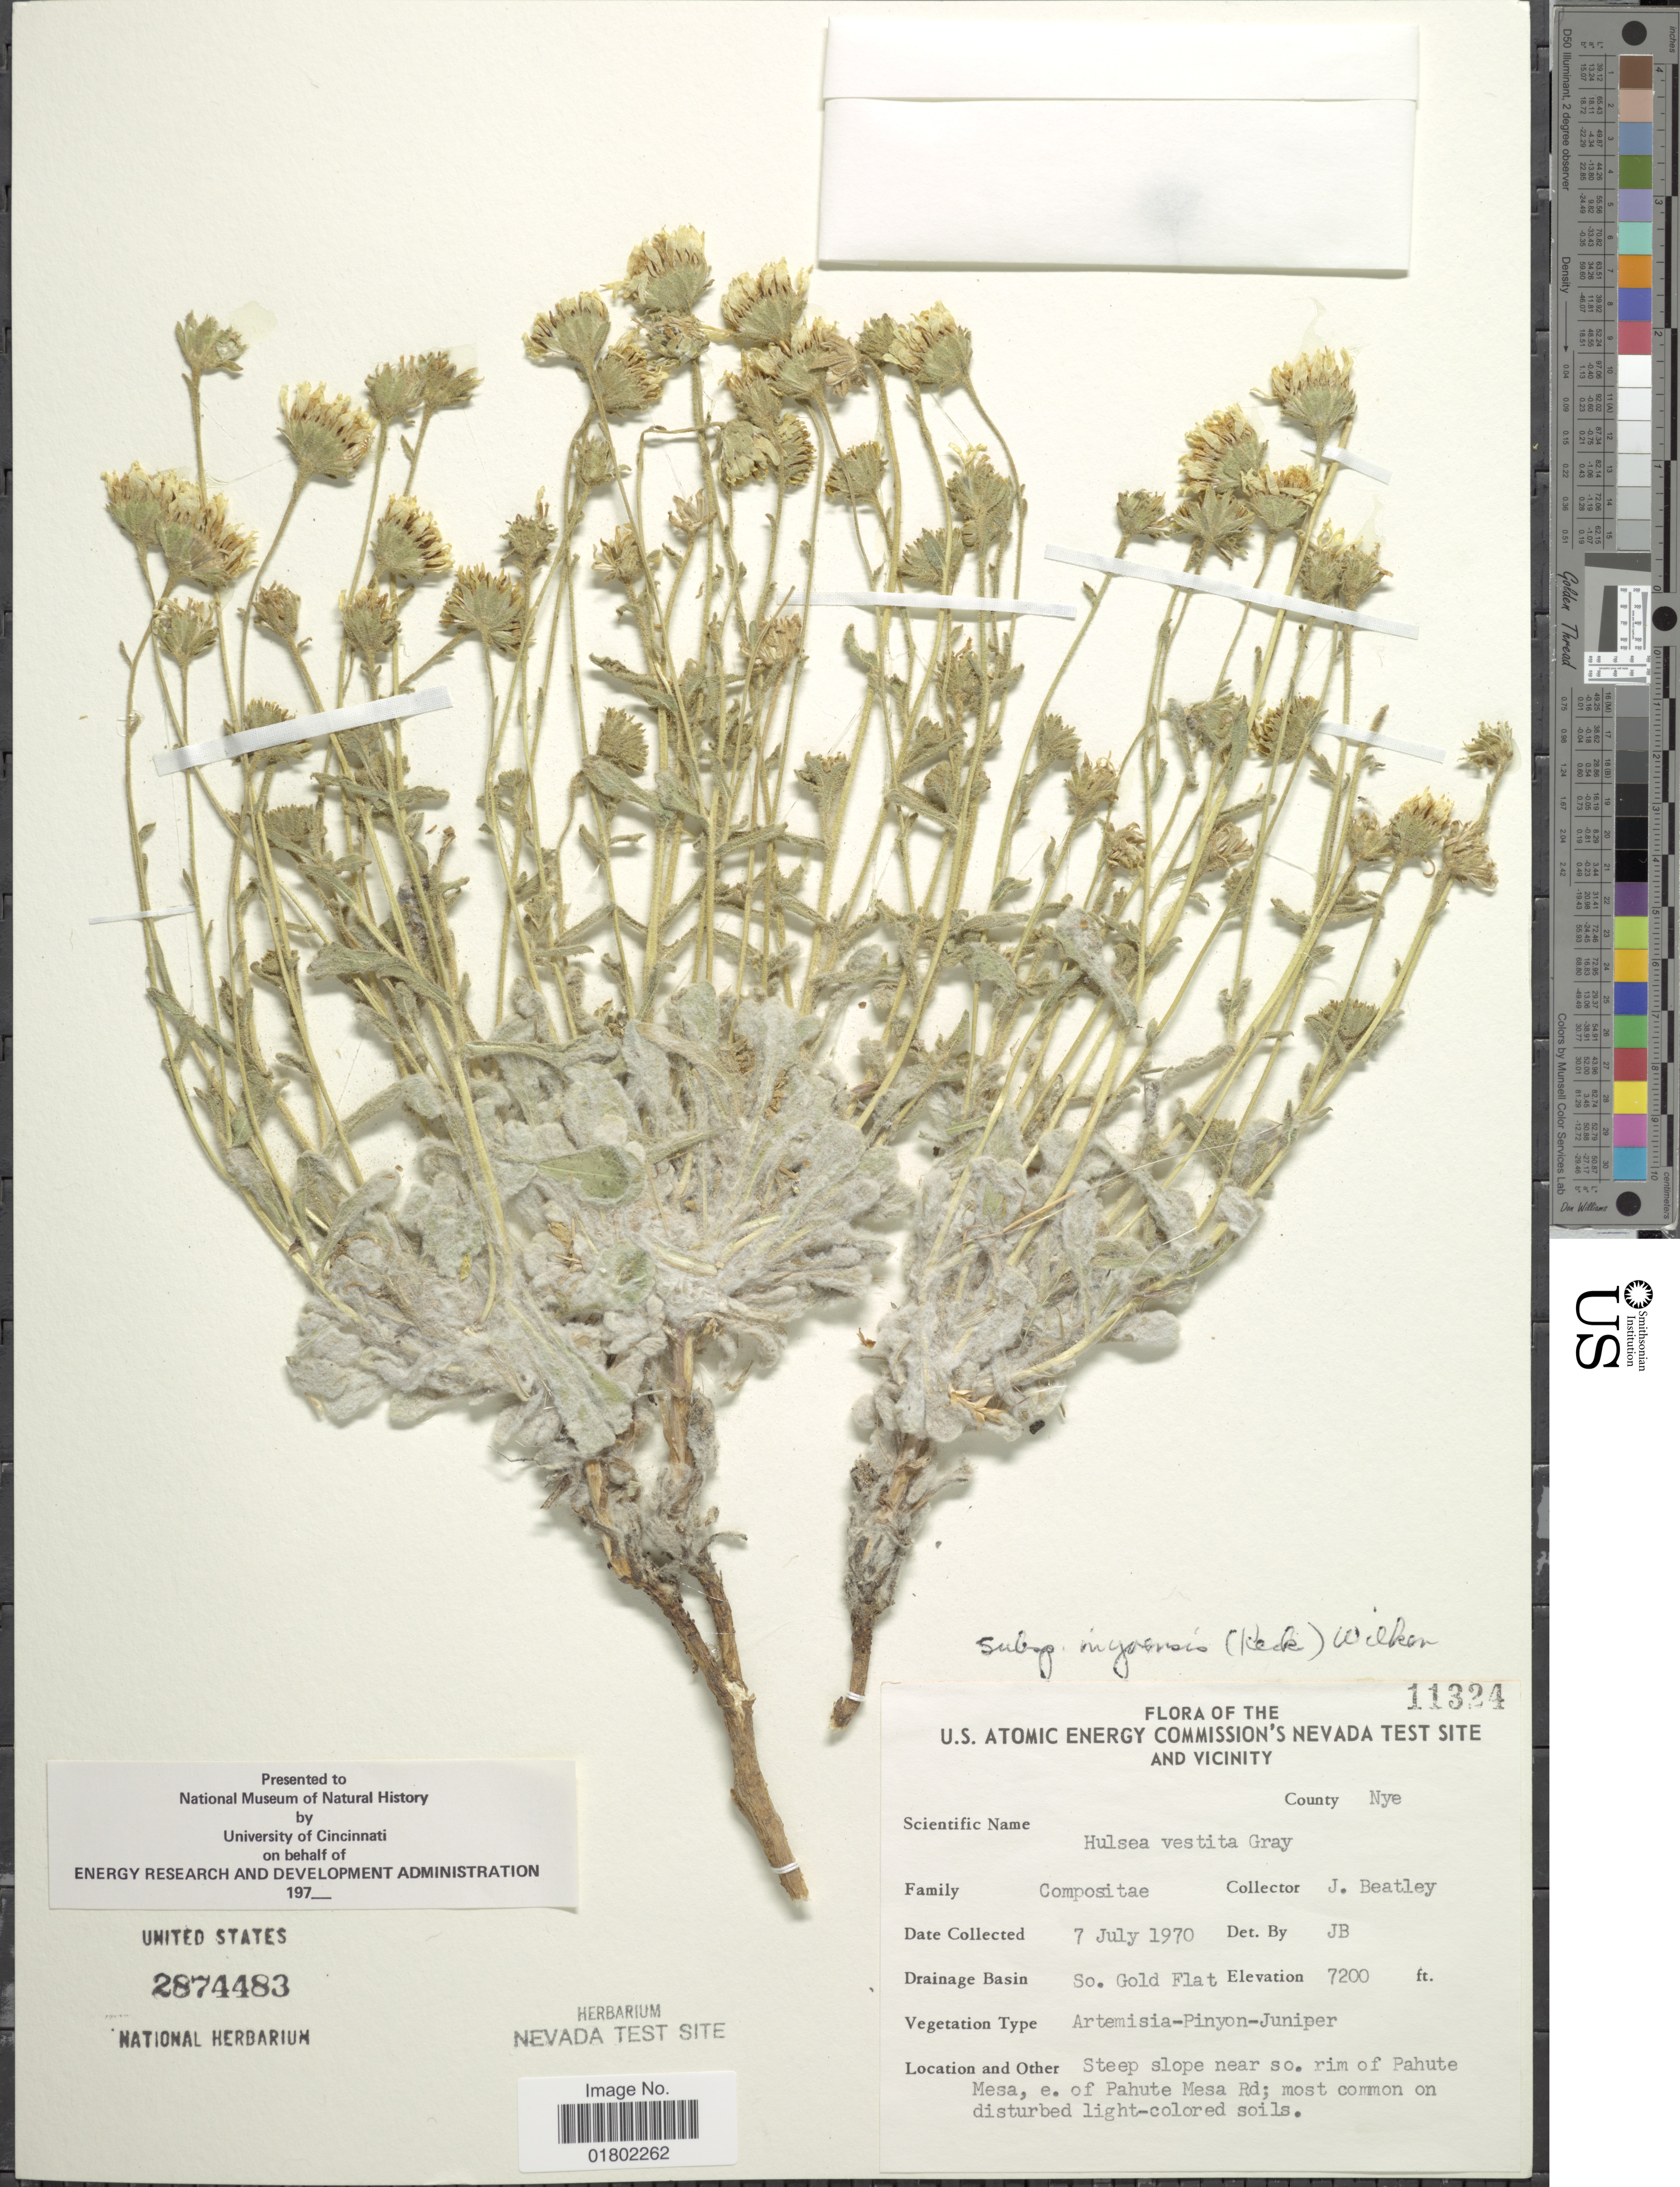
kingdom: Plantae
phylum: Tracheophyta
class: Magnoliopsida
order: Asterales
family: Asteraceae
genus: Hulsea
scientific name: Hulsea vestita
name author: A. Gray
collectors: J. C. Beatley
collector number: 11324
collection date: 1970-02-07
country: United States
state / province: Nevada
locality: U. S. Atomic Energy Commission's Nevada Test Site and Vicinity, County Nye, So. Gold Flat, steep slope near so., rim of Pahute Mesa, e. of Pahute Mesa Rd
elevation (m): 2195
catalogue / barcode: US 2874483